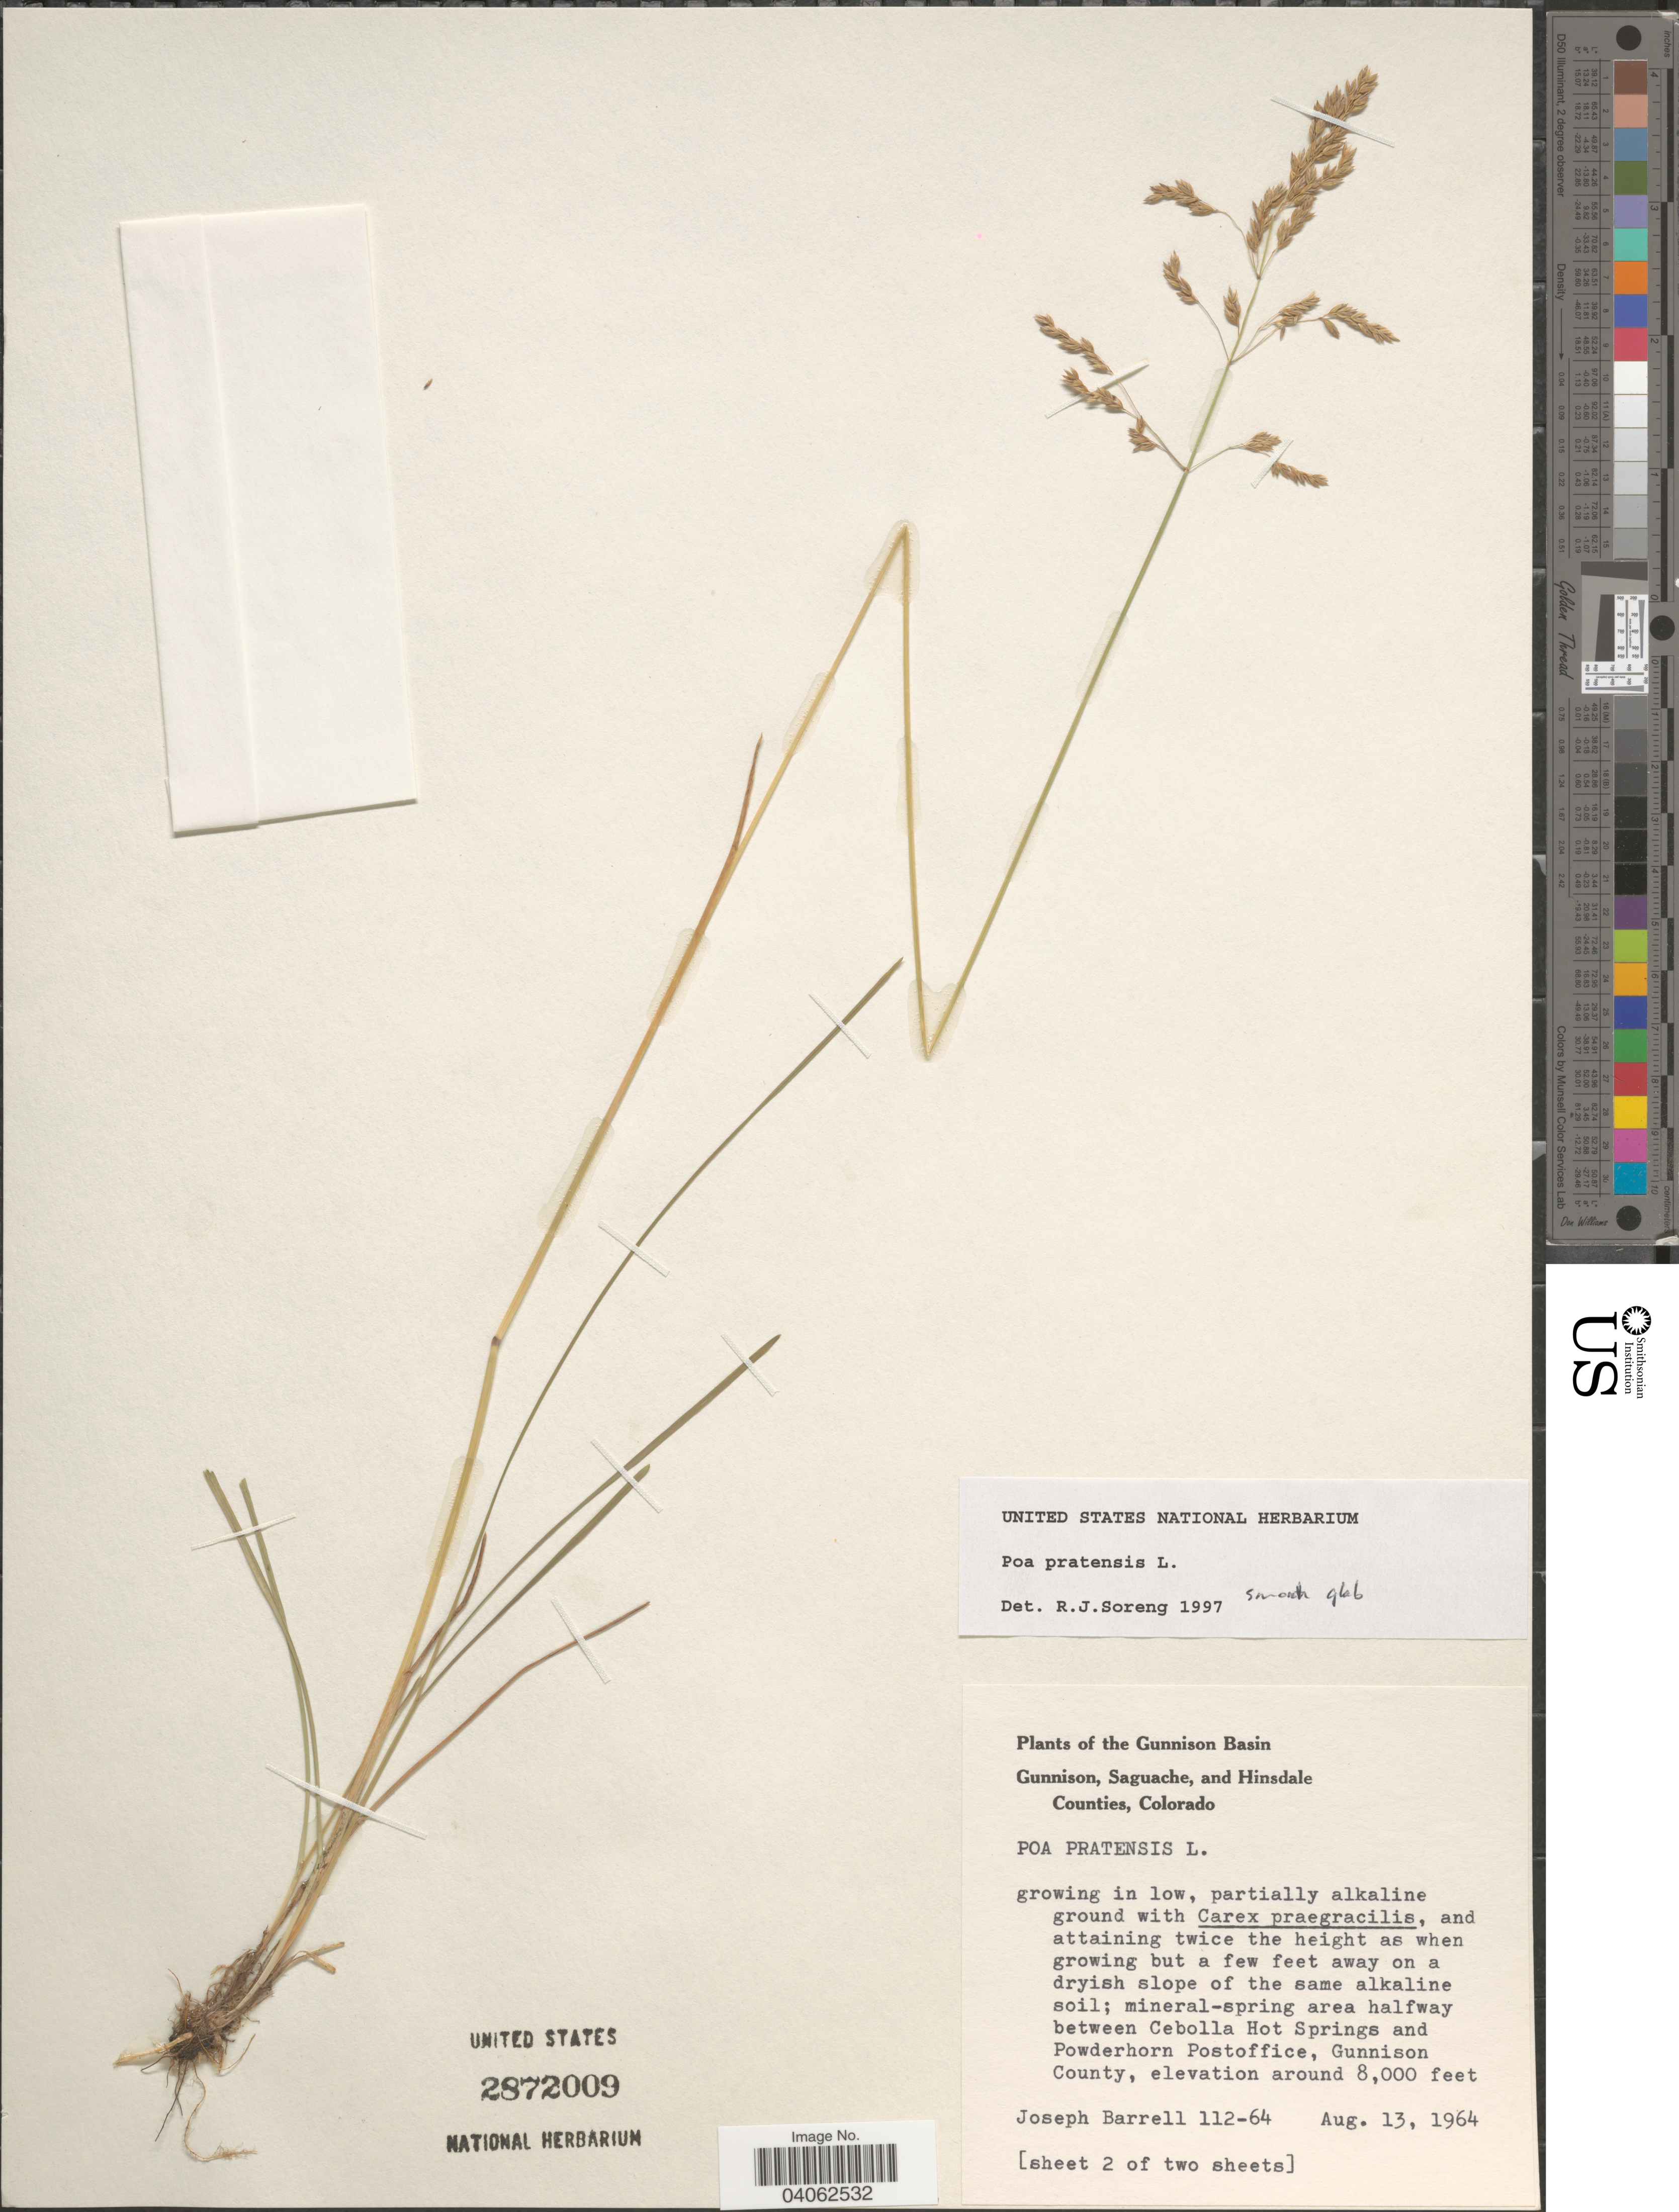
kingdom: Plantae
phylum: Tracheophyta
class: Liliopsida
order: Poales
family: Poaceae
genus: Poa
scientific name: Poa pratensis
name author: L.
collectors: J. Barrell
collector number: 112-64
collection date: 1964-08-13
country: United States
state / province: Colorado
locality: Gunnison Basin. Mineral-spring area halfway between Cebolla Hot Springs and Powderhorn Postoffice, Gunnison County.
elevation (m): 2438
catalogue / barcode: US 2872009